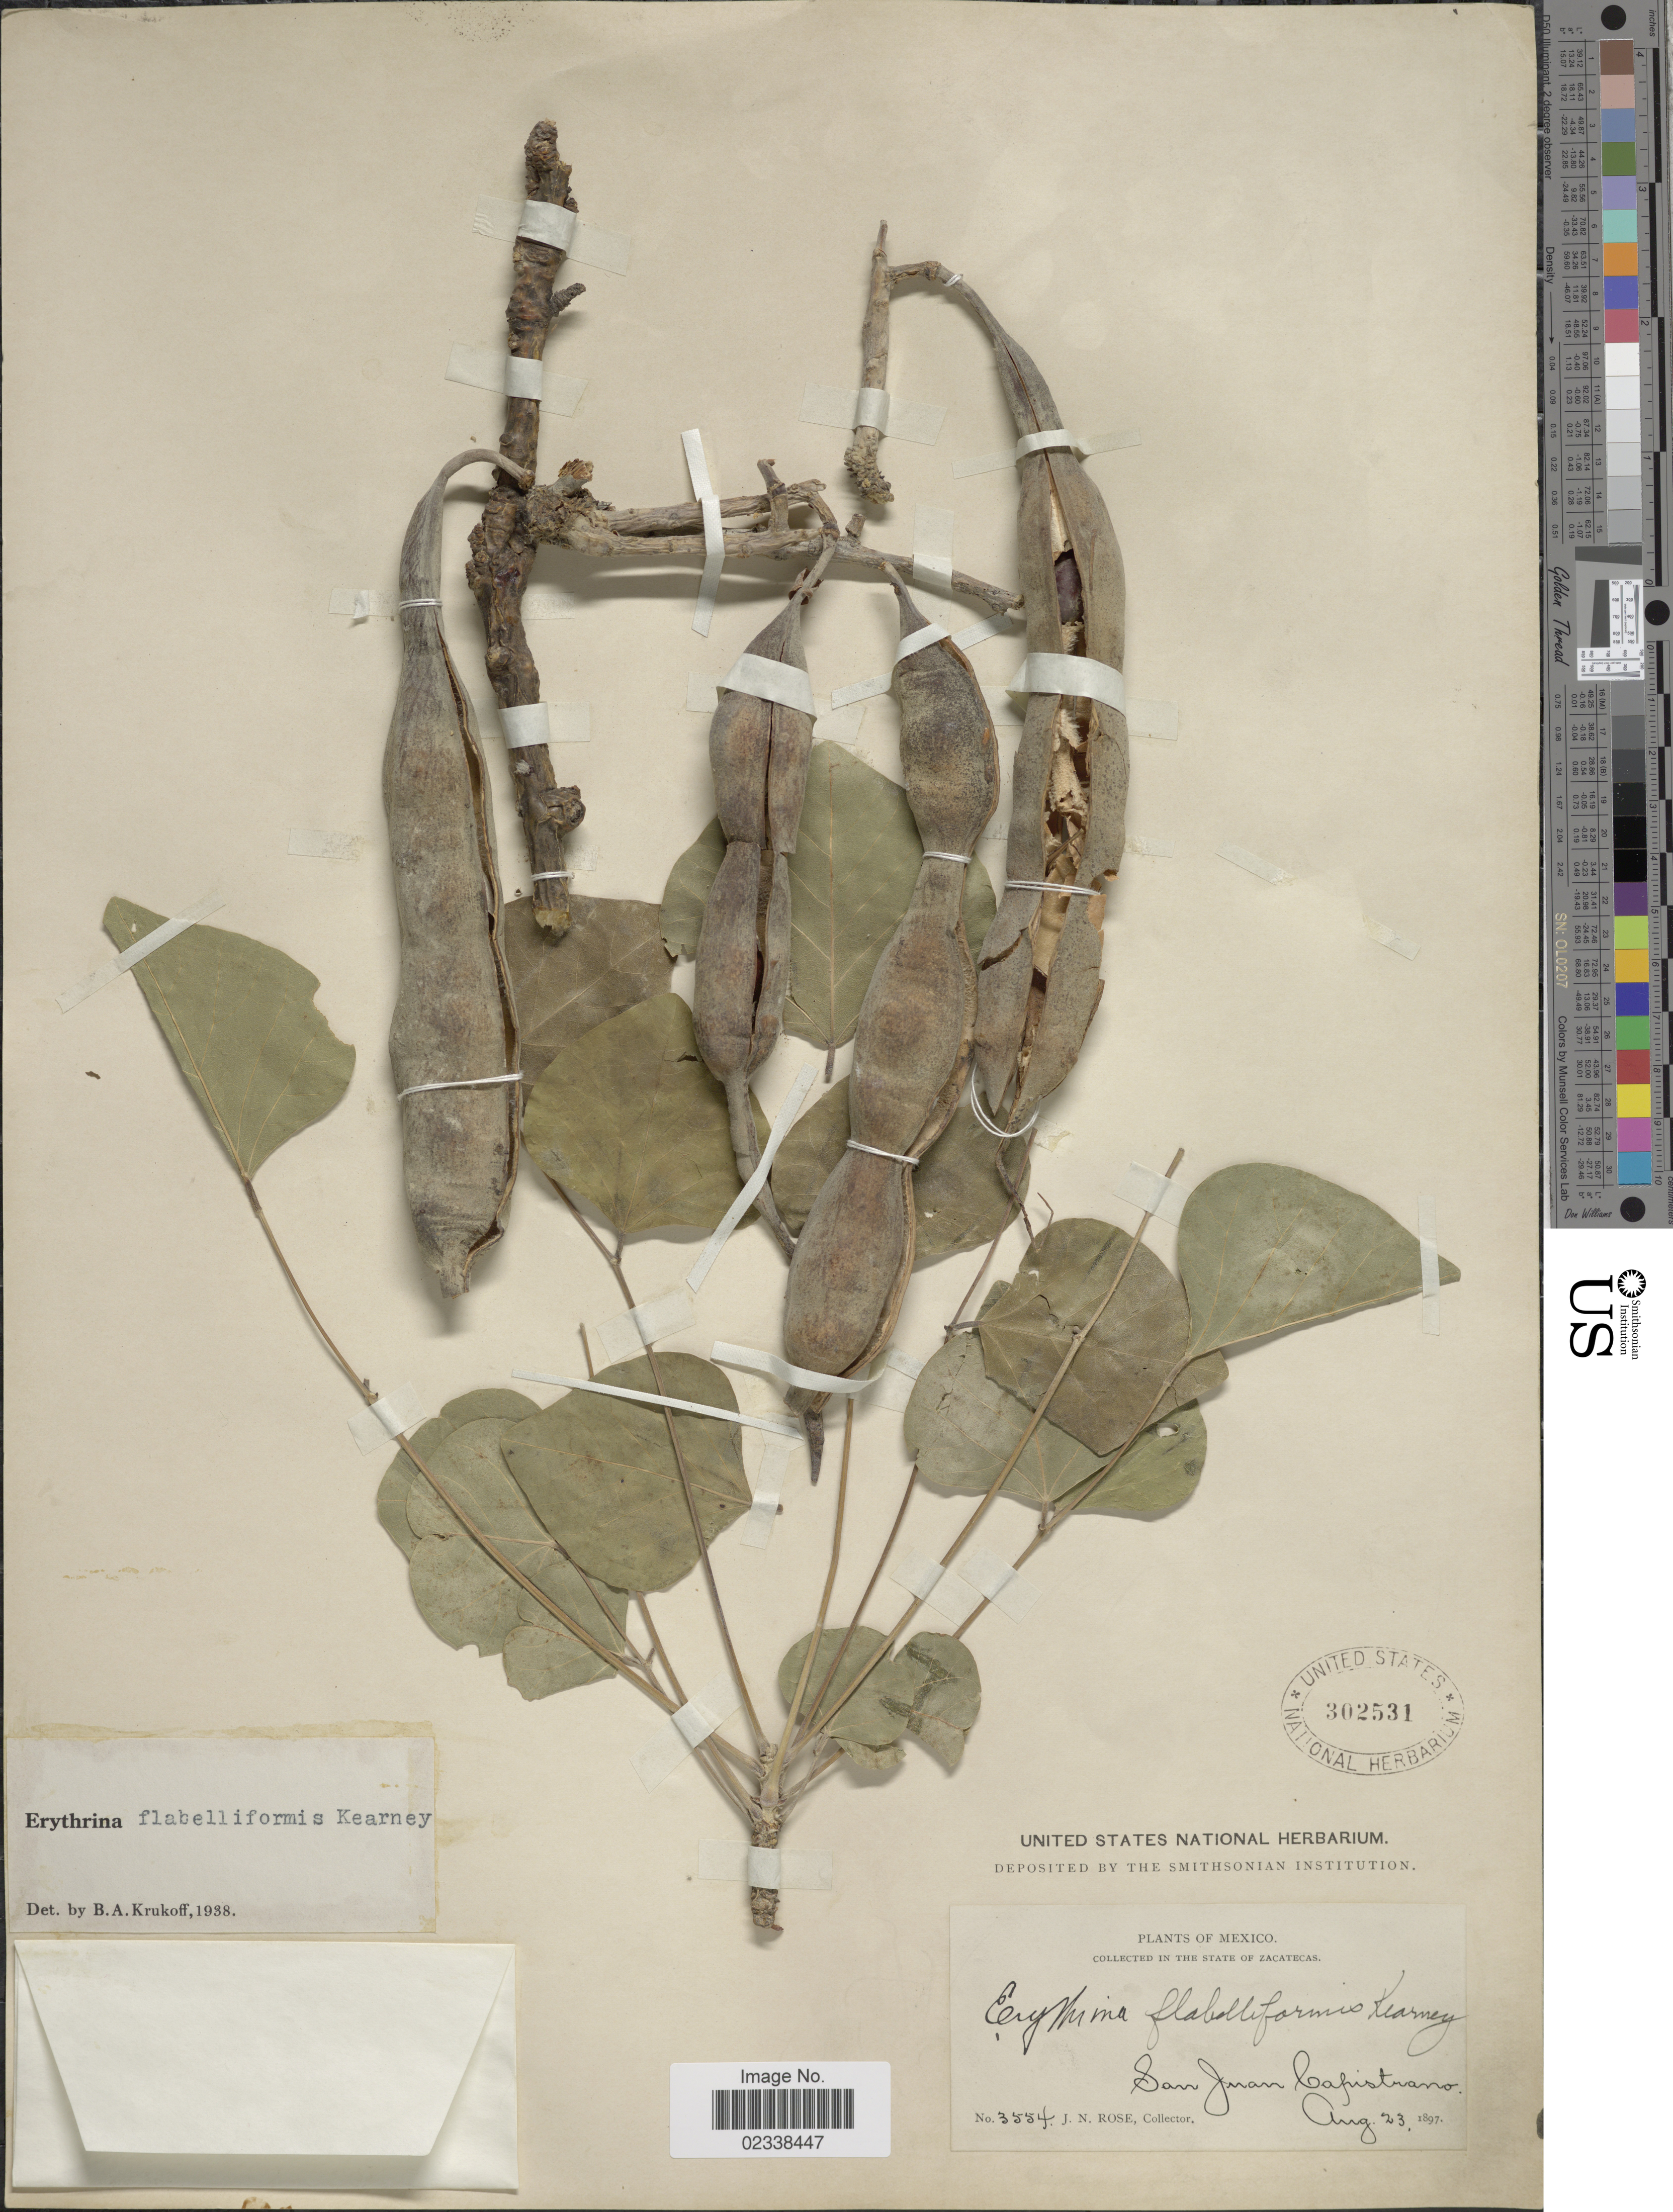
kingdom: Plantae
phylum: Tracheophyta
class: Magnoliopsida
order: Fabales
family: Fabaceae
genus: Erythrina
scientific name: Erythrina flabelliformis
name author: Kearney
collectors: J. N. Rose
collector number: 3554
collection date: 1897-08-23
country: Mexico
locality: In the state of Zacatecas. San Juan Capistrano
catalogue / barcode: US 302531